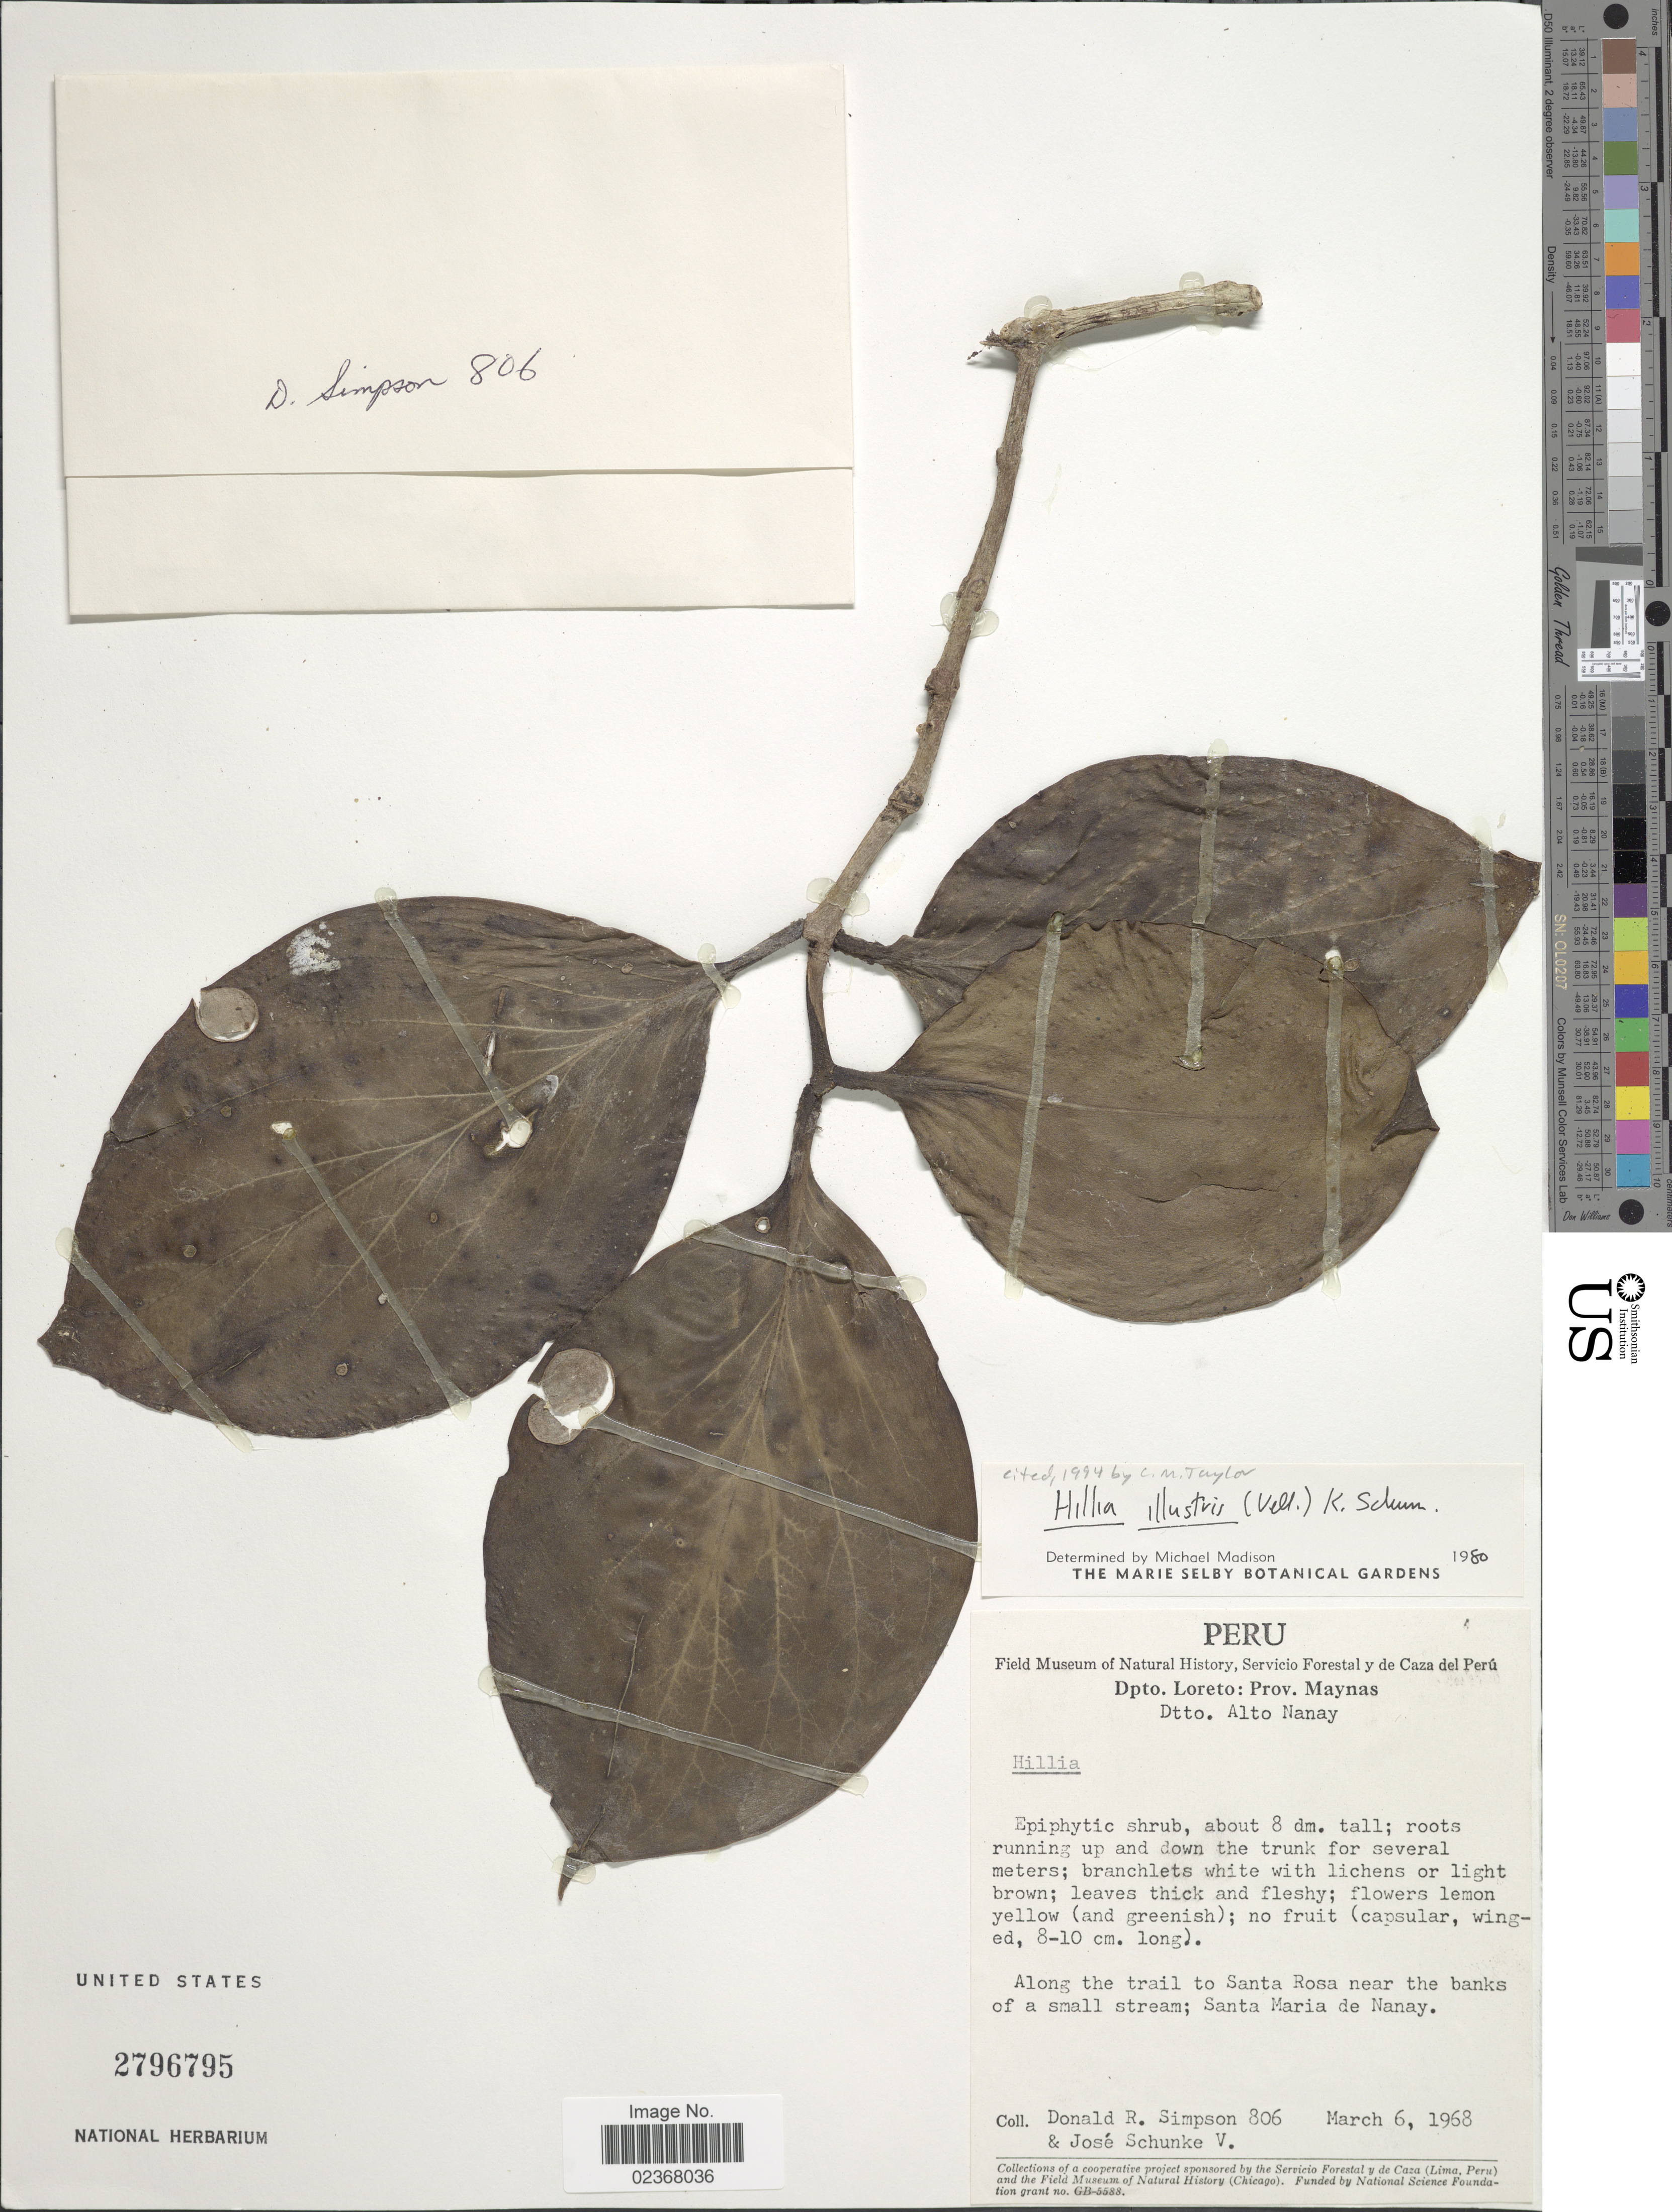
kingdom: Plantae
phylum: Tracheophyta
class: Magnoliopsida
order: Gentianales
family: Rubiaceae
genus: Hillia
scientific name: Hillia illustris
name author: (Vell.) K. Schum.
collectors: D. R. Simpson & J. Schunke Vigo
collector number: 806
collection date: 1968-03-06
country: Peru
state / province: Loreto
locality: Prov. Maynas, Dtto. Alto Nanay, Along the trail to Santa Rosa near the banks of a small stream, Santa Maria de Nanay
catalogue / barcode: US 2796795